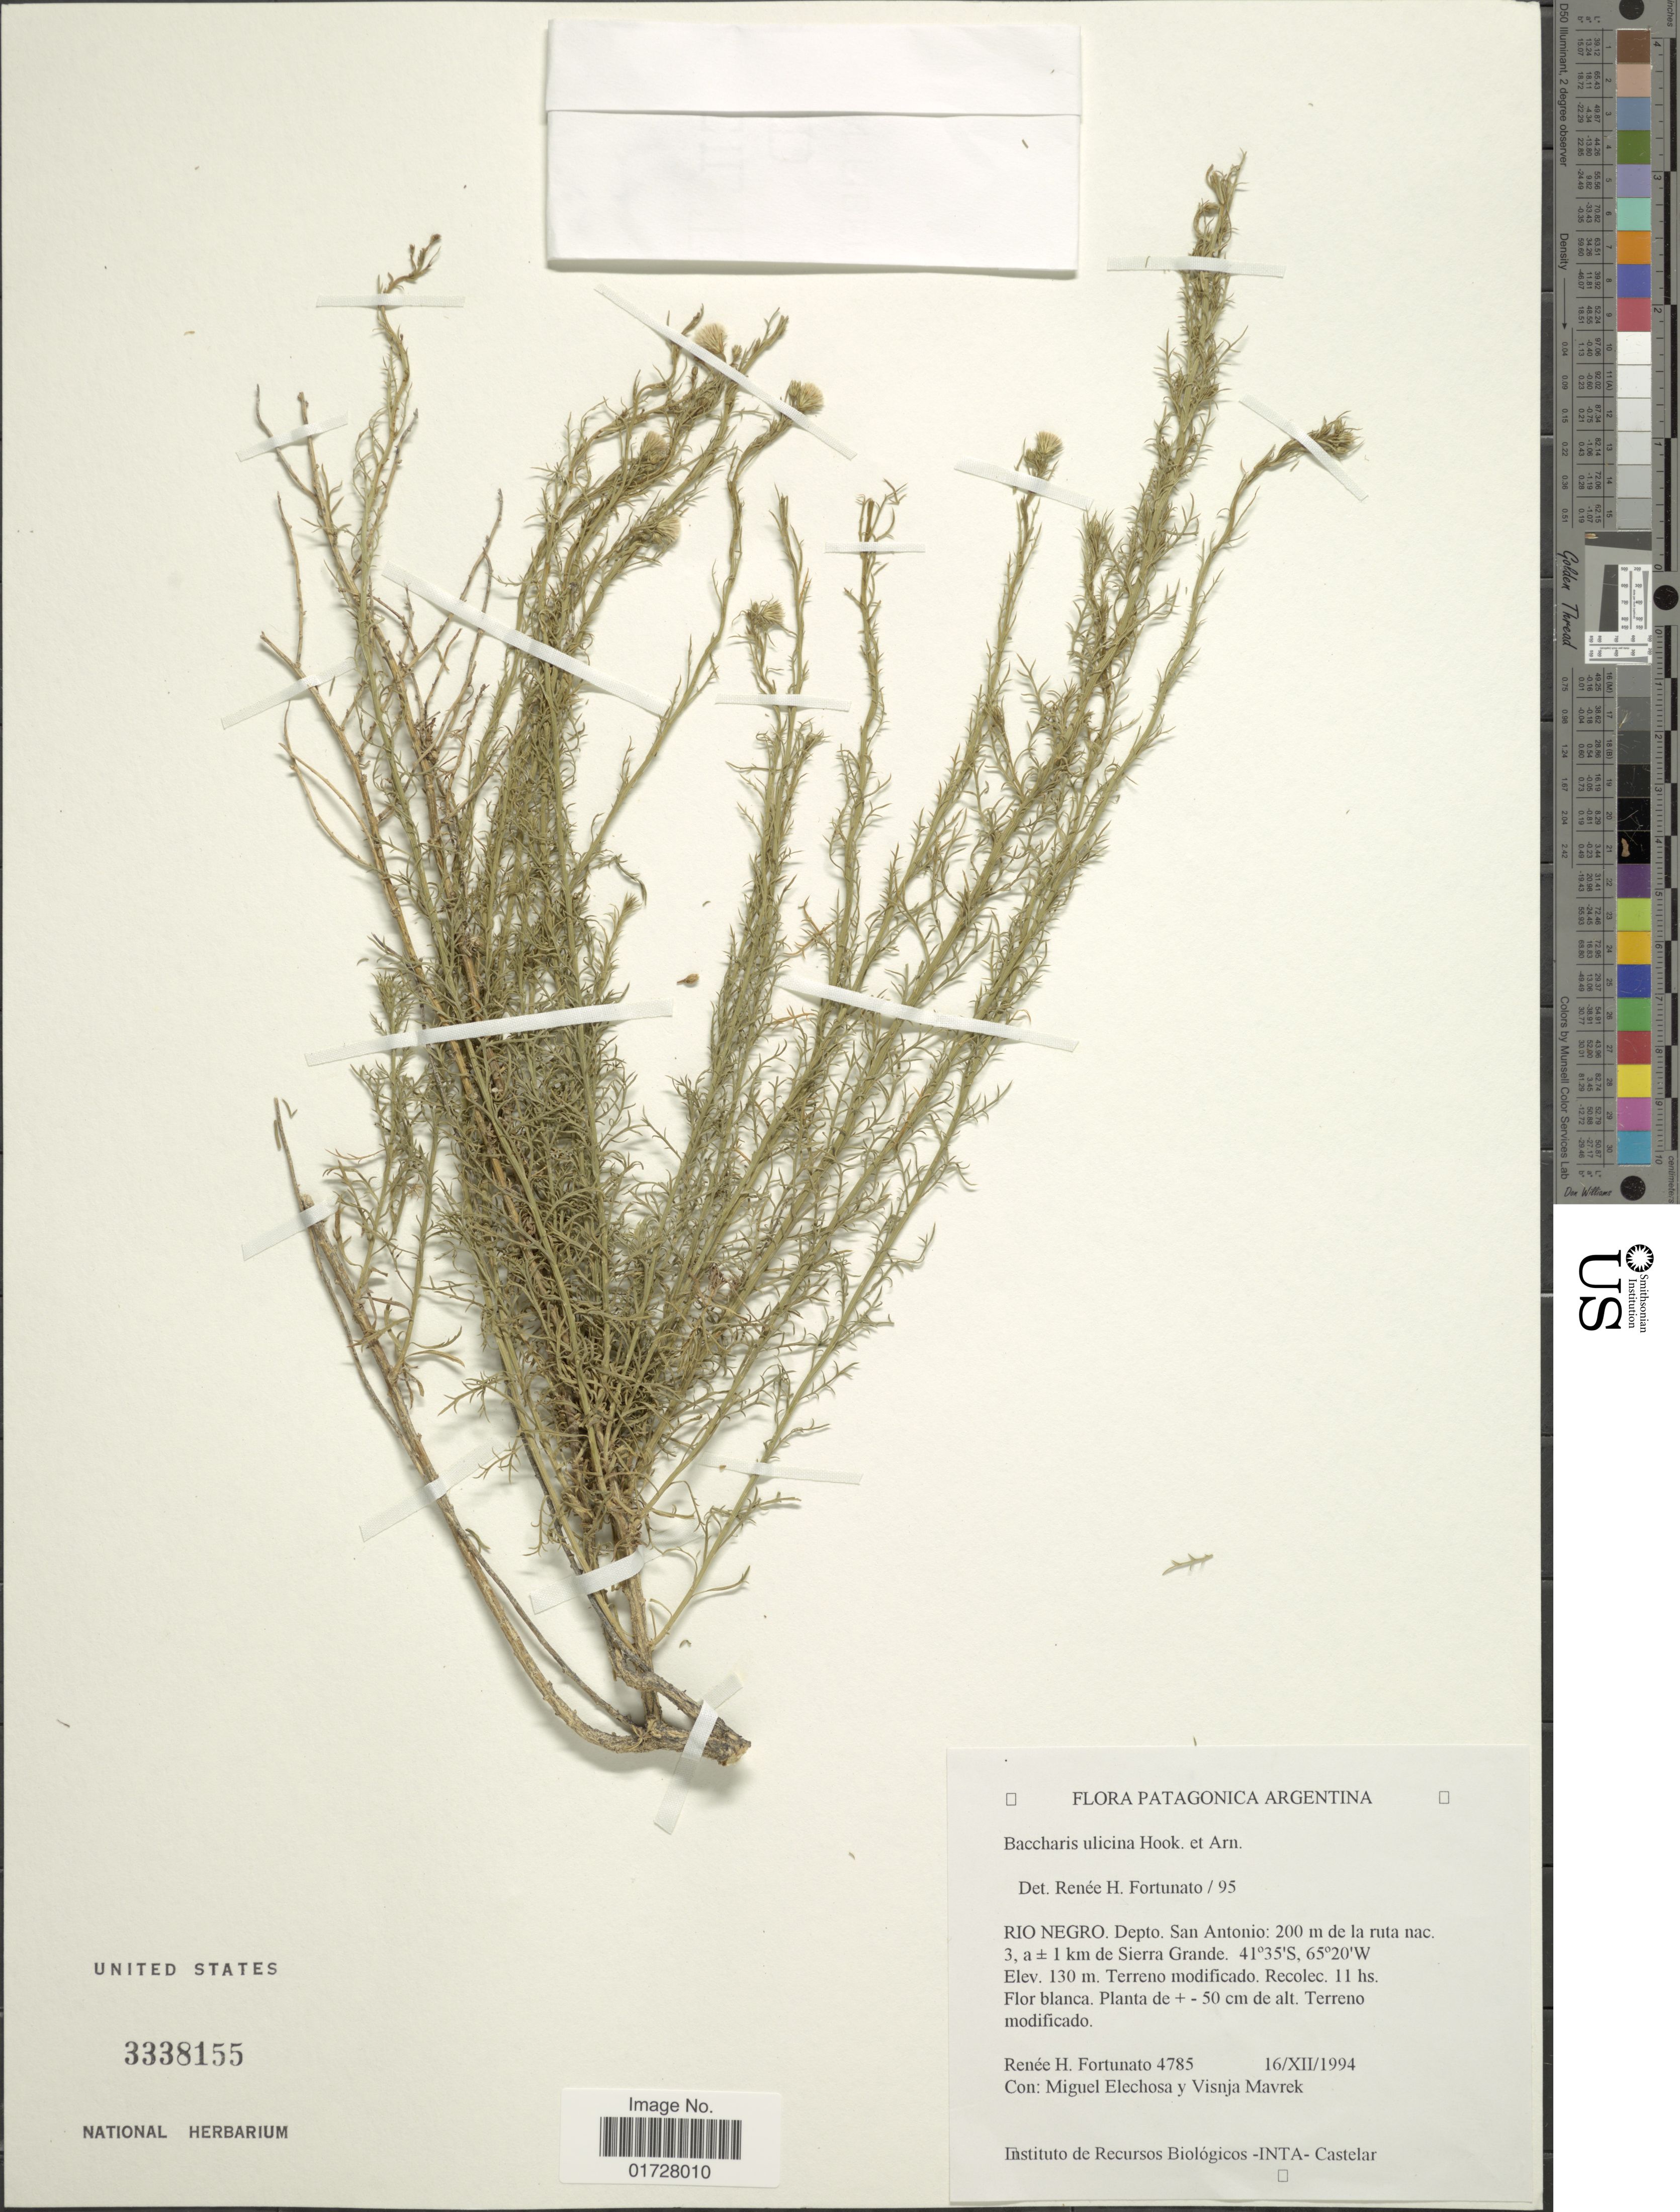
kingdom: Plantae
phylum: Tracheophyta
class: Magnoliopsida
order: Asterales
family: Asteraceae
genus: Baccharis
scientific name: Baccharis ulicina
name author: Hook. & Arn.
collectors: R. H. Fortunato, M. Elechosa & V. Mavrek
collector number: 4785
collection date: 1994-12-16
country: Argentina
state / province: Rio Negro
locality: Patagonica Argentina, Depto. San Antonio, la ruta nac. 3, 1 ±1 km de Sierra Grande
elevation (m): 200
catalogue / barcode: US 3338155